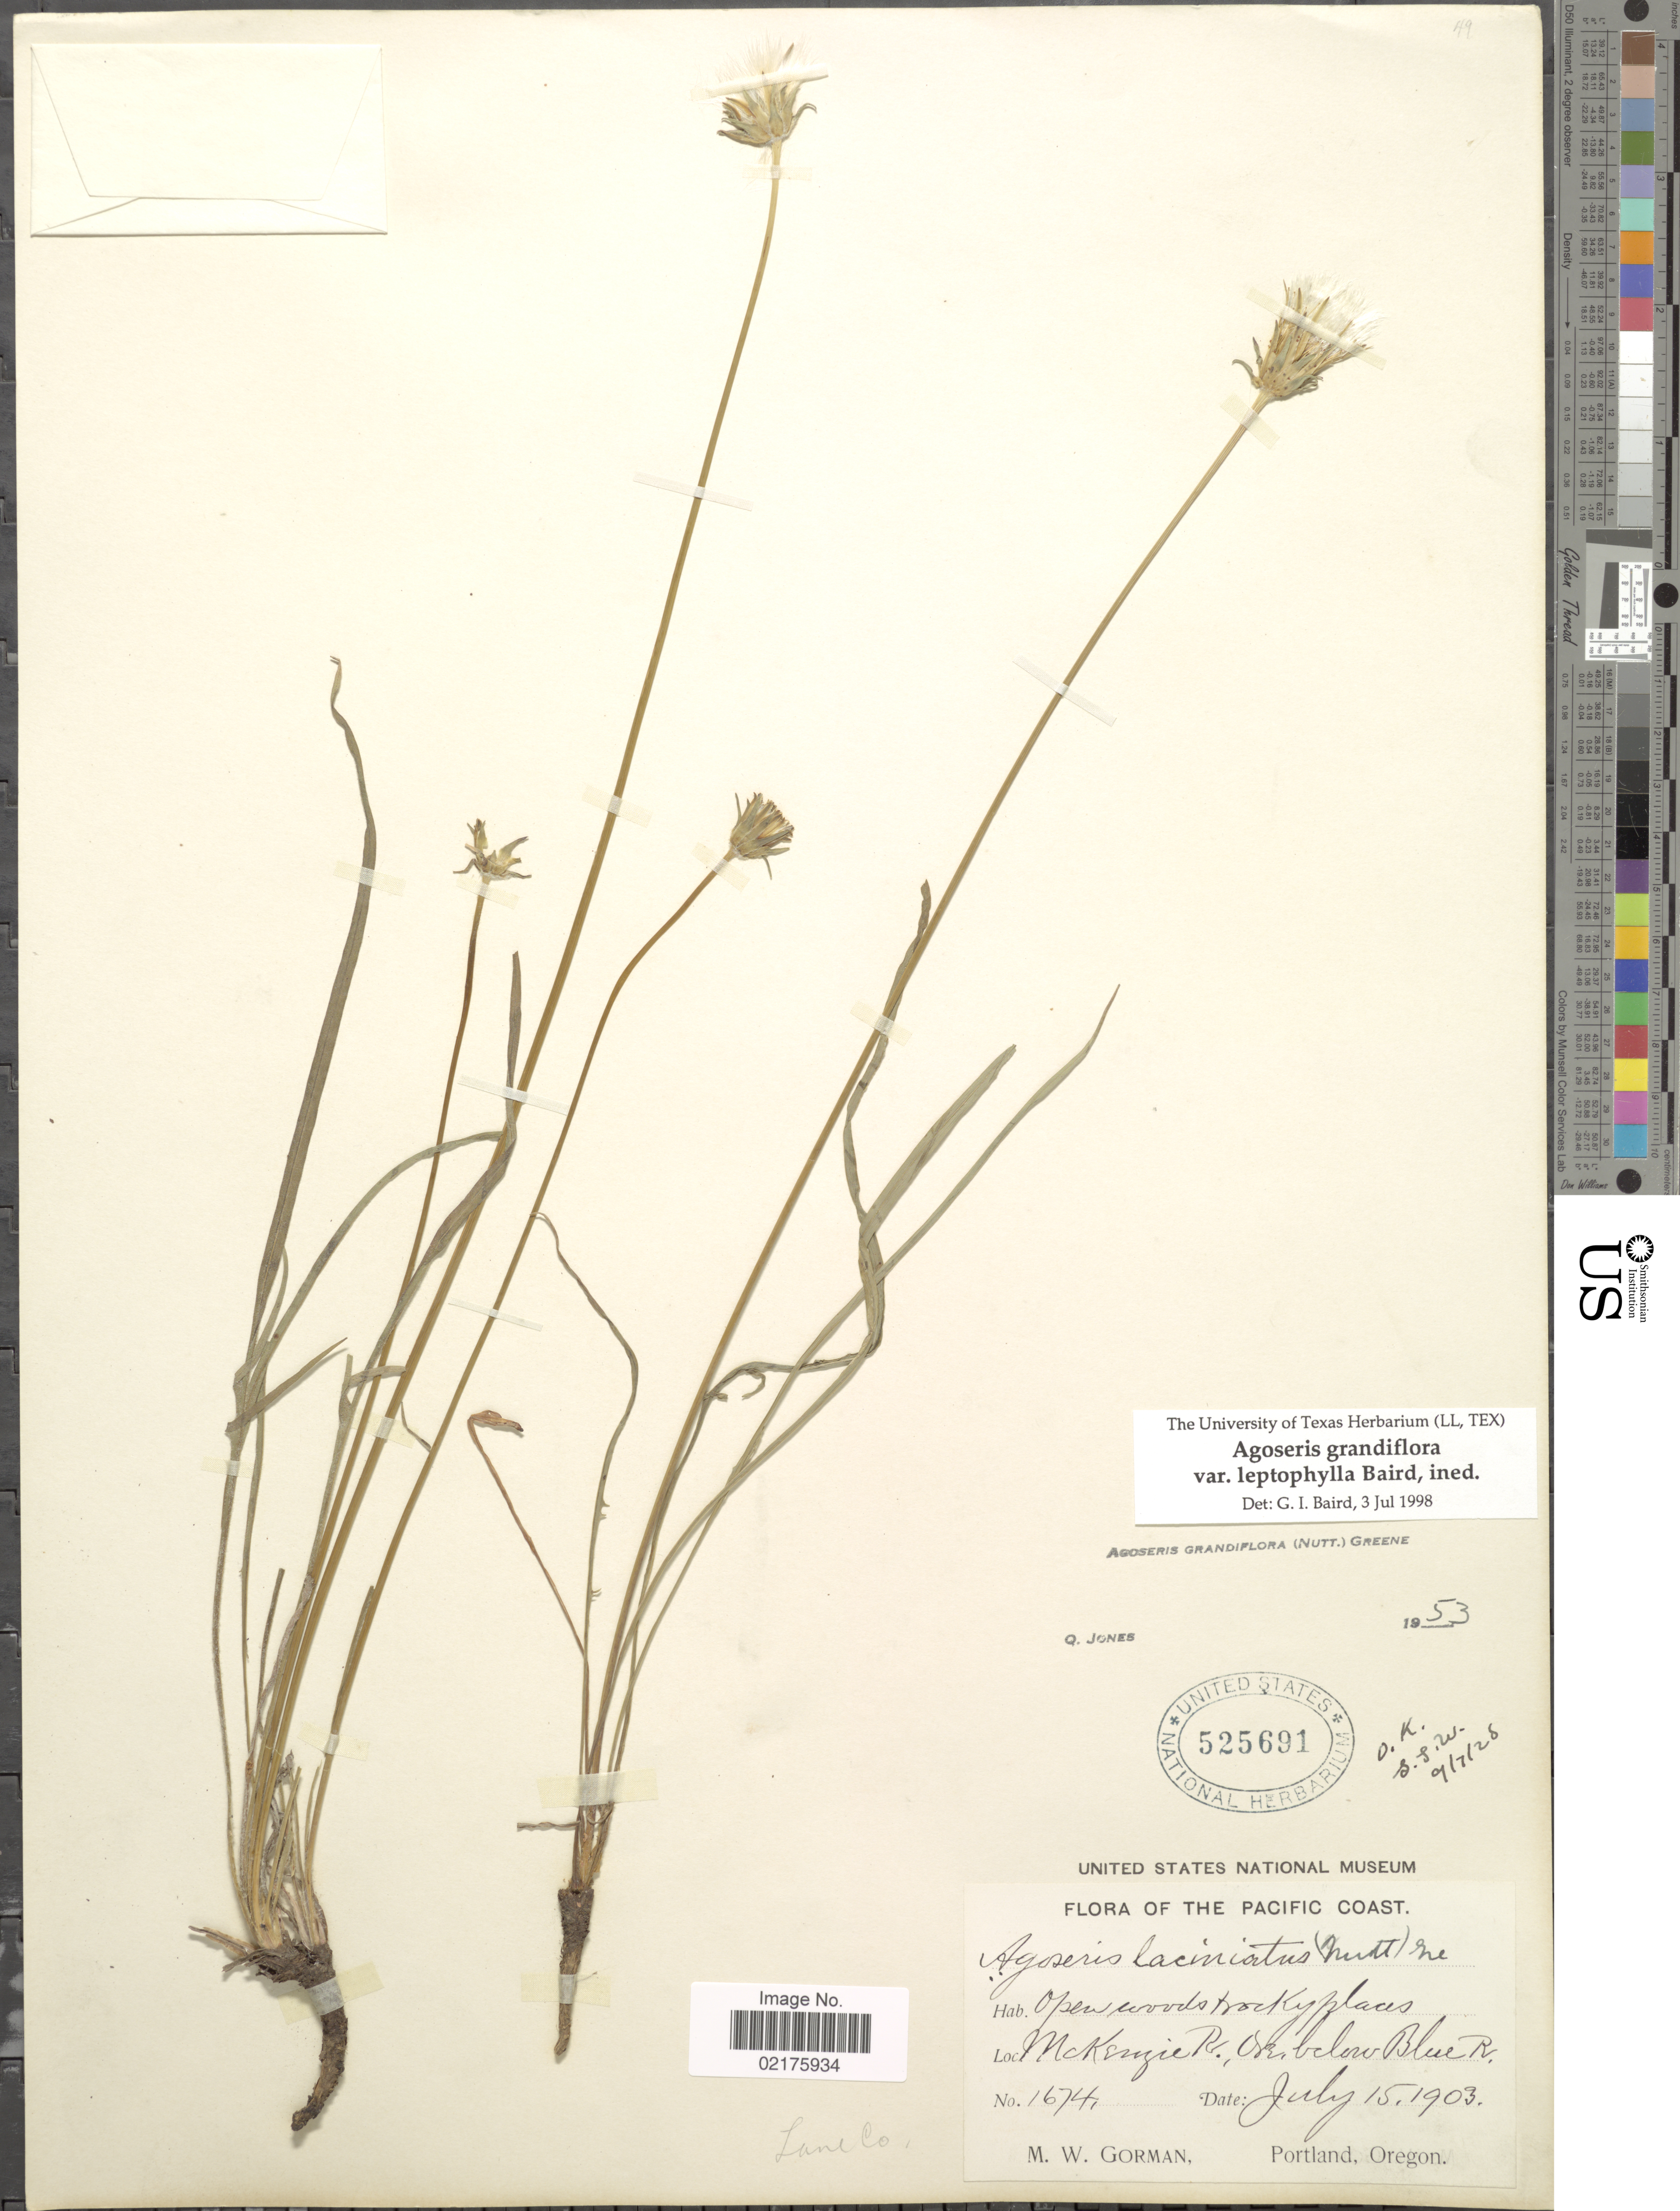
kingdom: Plantae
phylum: Tracheophyta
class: Magnoliopsida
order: Asterales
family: Asteraceae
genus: Agoseris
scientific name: Agoseris grandiflora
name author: (Nutt.) Greene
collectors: M. W. Gorman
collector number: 1674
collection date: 1903-07-15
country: United States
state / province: Oregon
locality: The Pacific Coast, McKenzie R., Ore, below Blue R.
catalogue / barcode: US 525691